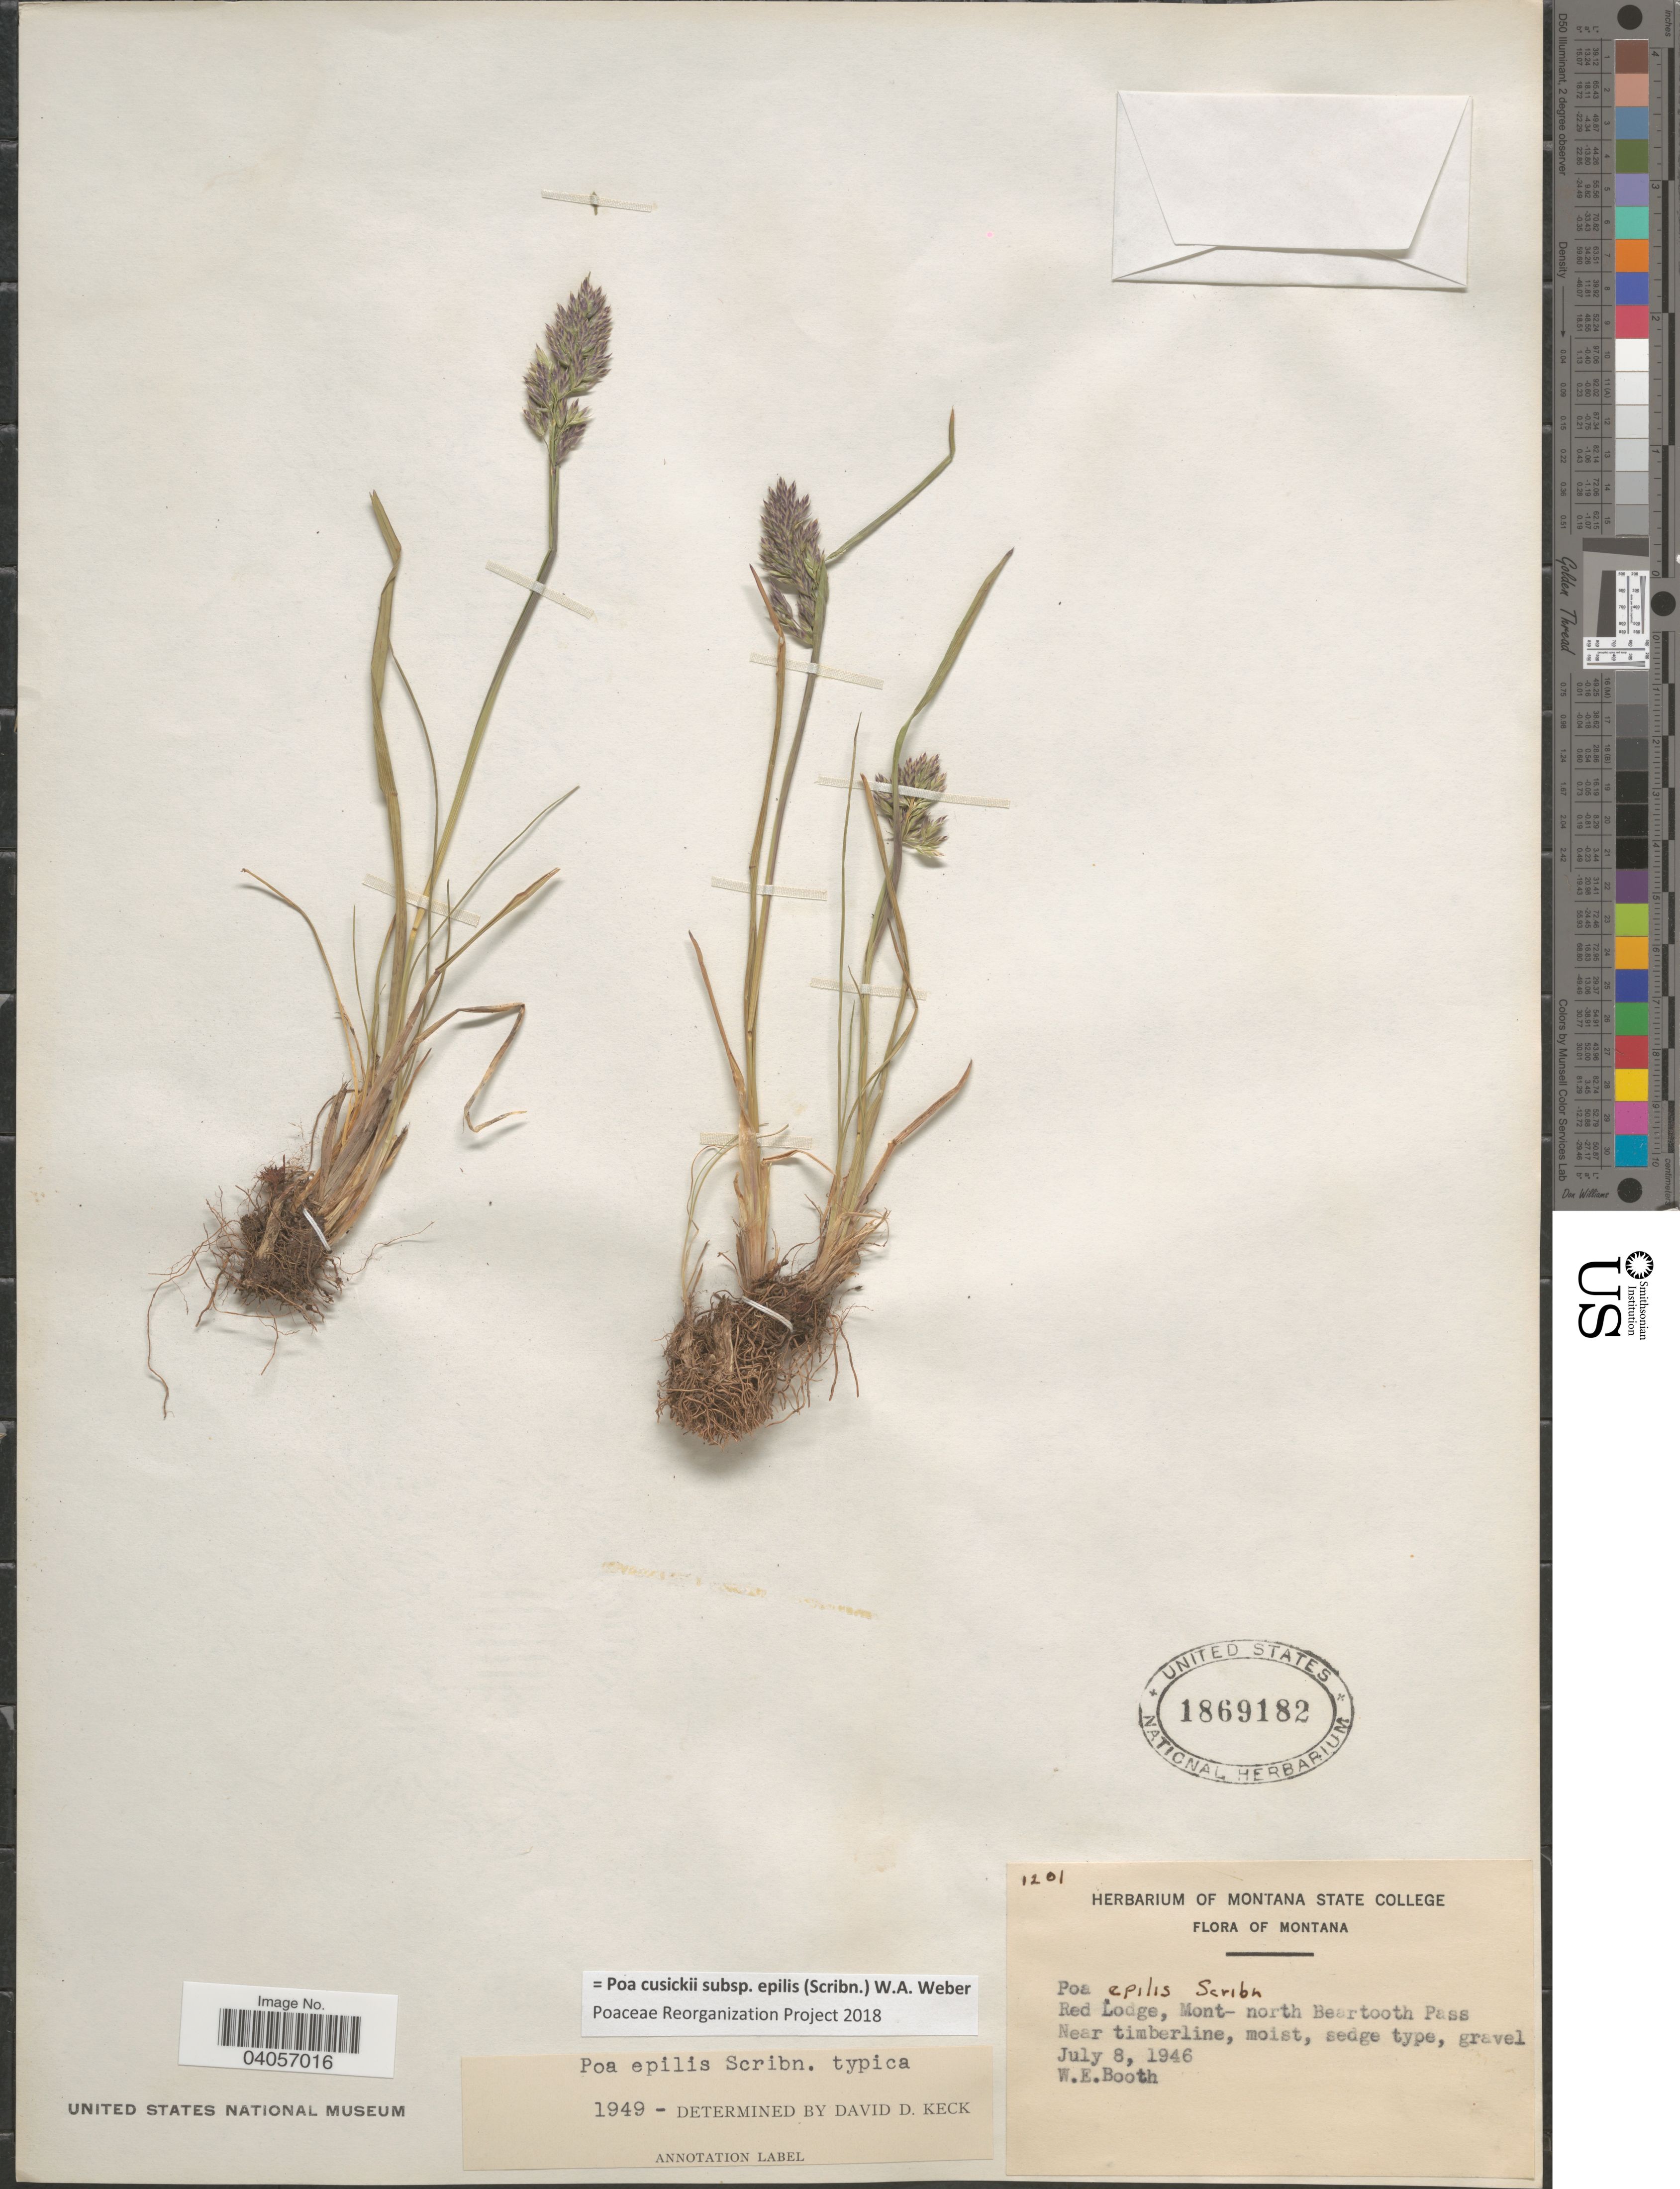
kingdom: Plantae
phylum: Tracheophyta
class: Liliopsida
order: Poales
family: Poaceae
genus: Poa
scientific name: Poa cusickii subsp. epilis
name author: (Scribn.) W.A. Weber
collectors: W. Booth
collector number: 1201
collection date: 1946-07-08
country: United States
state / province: Montana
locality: Red Lodge, Mont - north Beartooth Pass.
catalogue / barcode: US 1869182